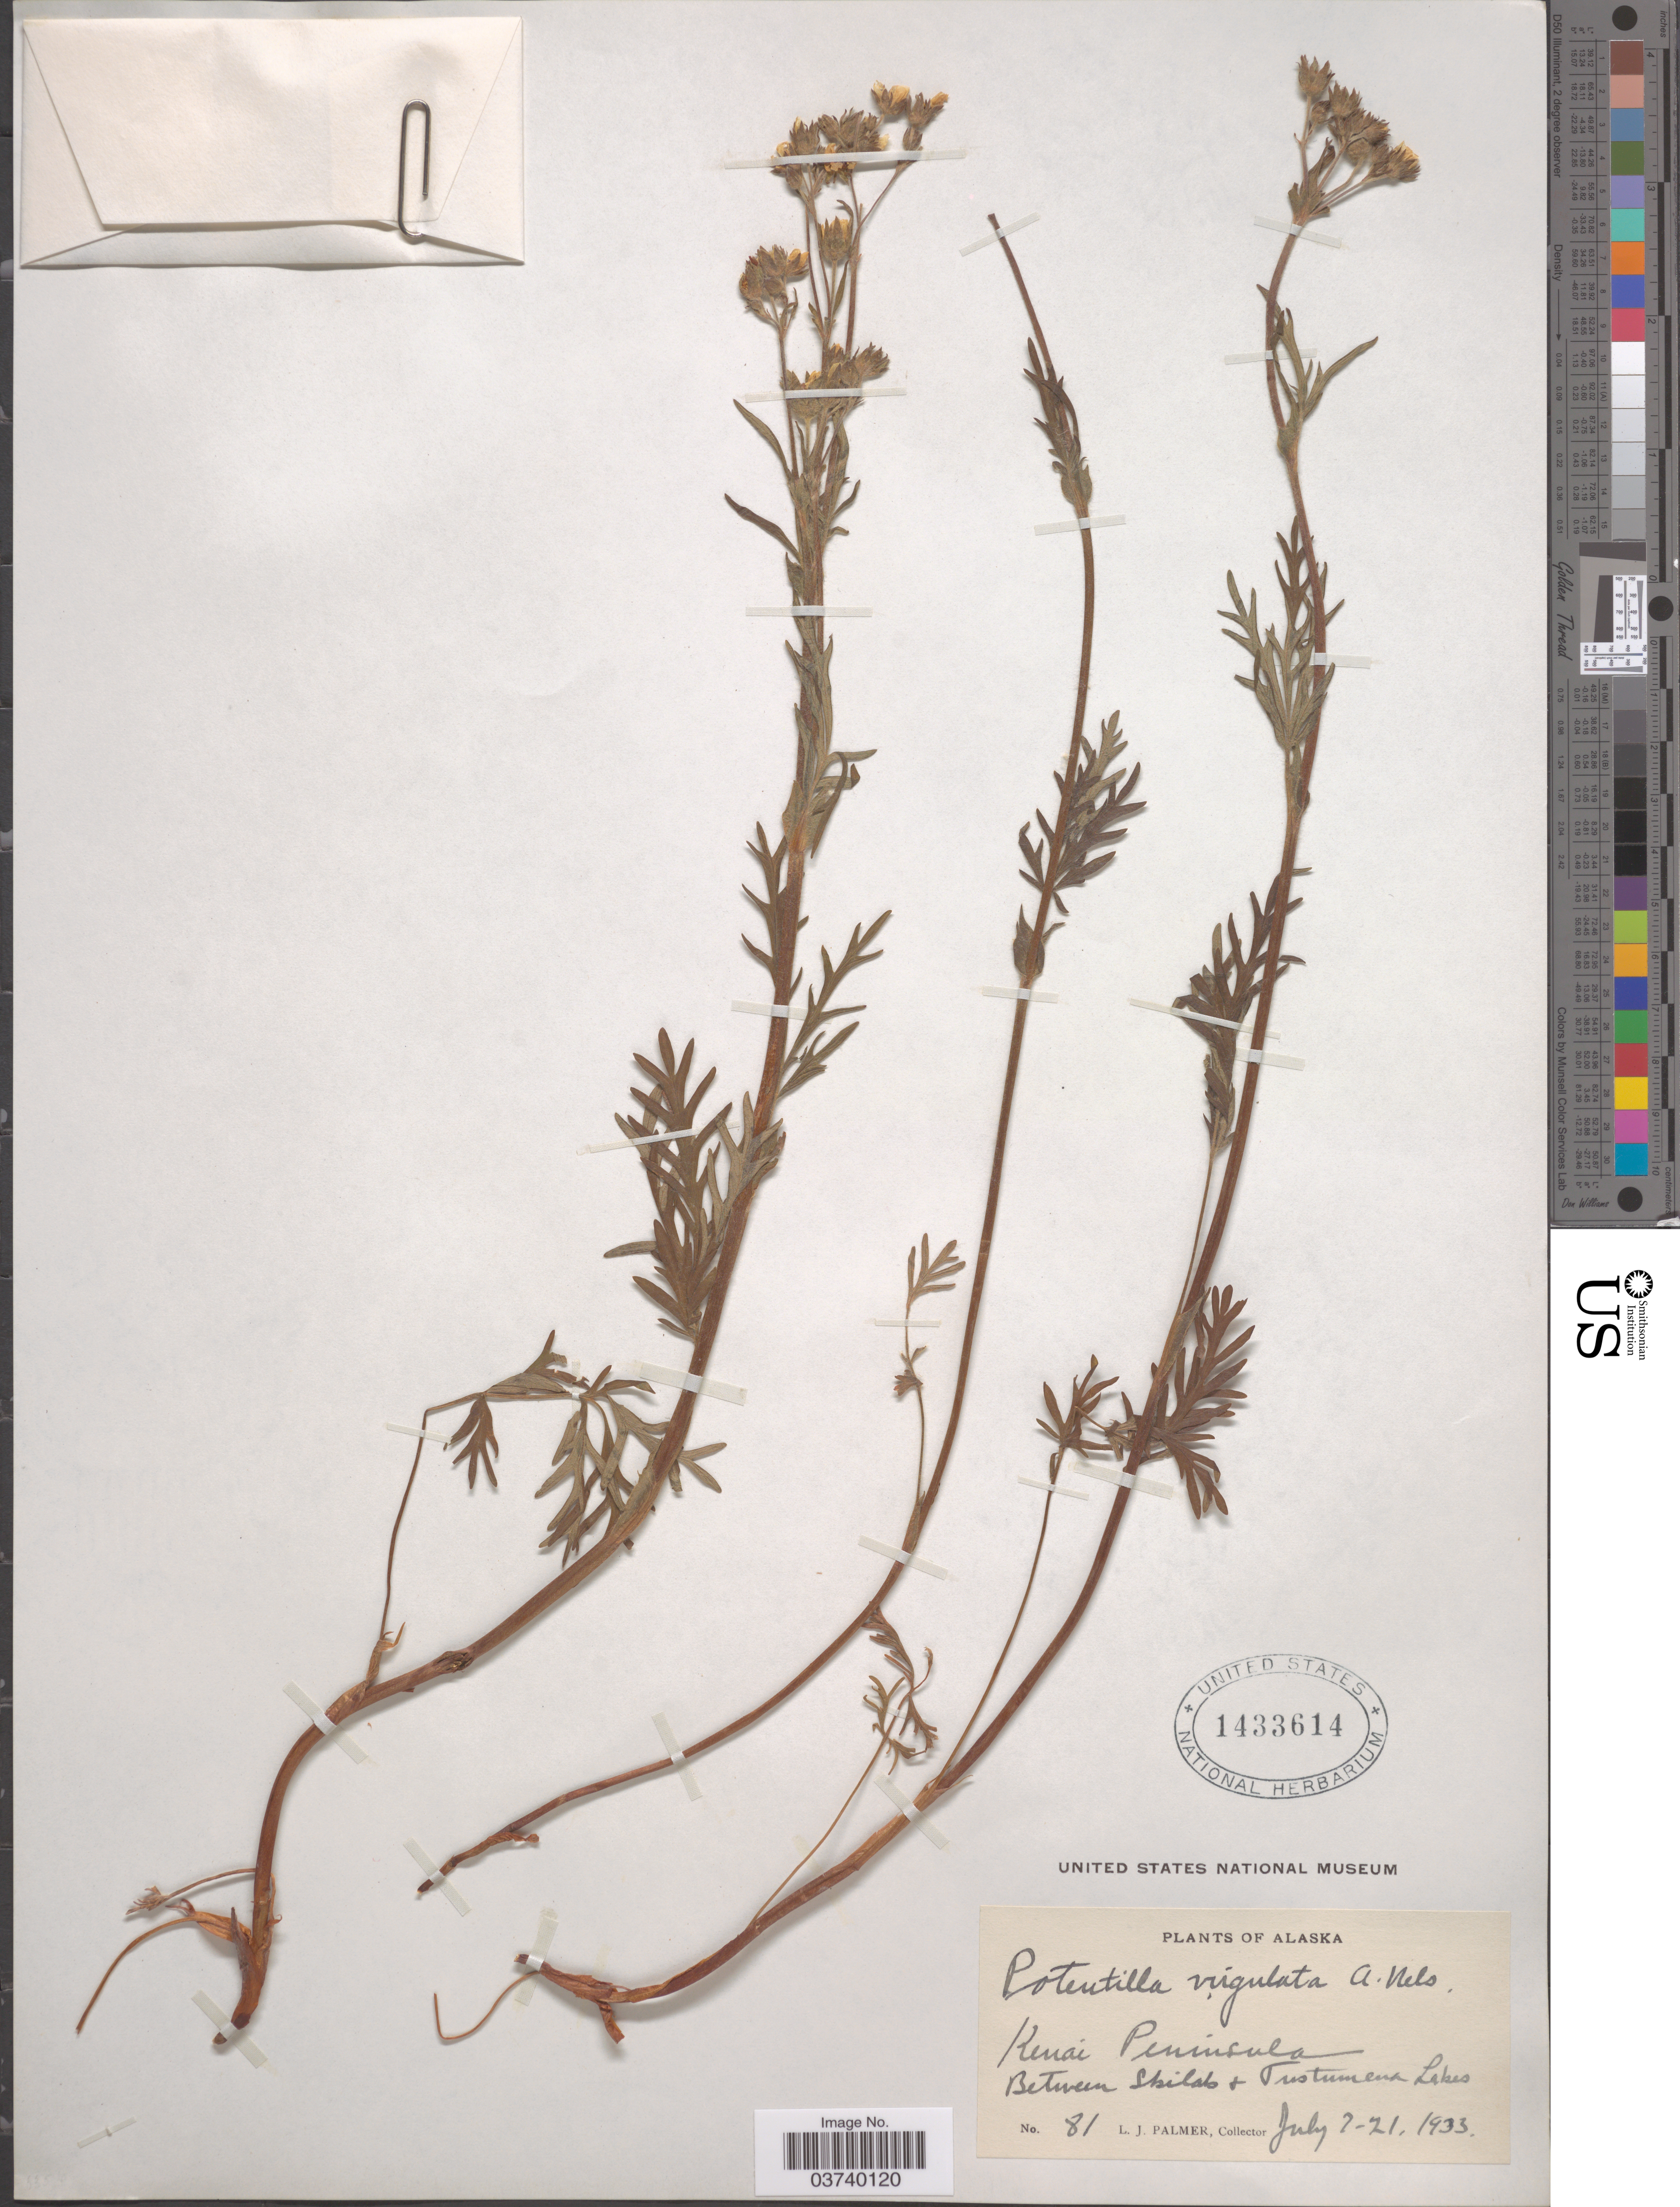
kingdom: Plantae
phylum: Tracheophyta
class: Magnoliopsida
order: Rosales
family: Rosaceae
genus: Potentilla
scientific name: Potentilla litoralis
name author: Rydb.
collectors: L. J. Palmer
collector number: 81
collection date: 1933-07-07/1933-07-21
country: United States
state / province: Alaska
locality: Kenai Peninsula. Between Skilak + Tustumena Lakes.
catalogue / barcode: US 1433614